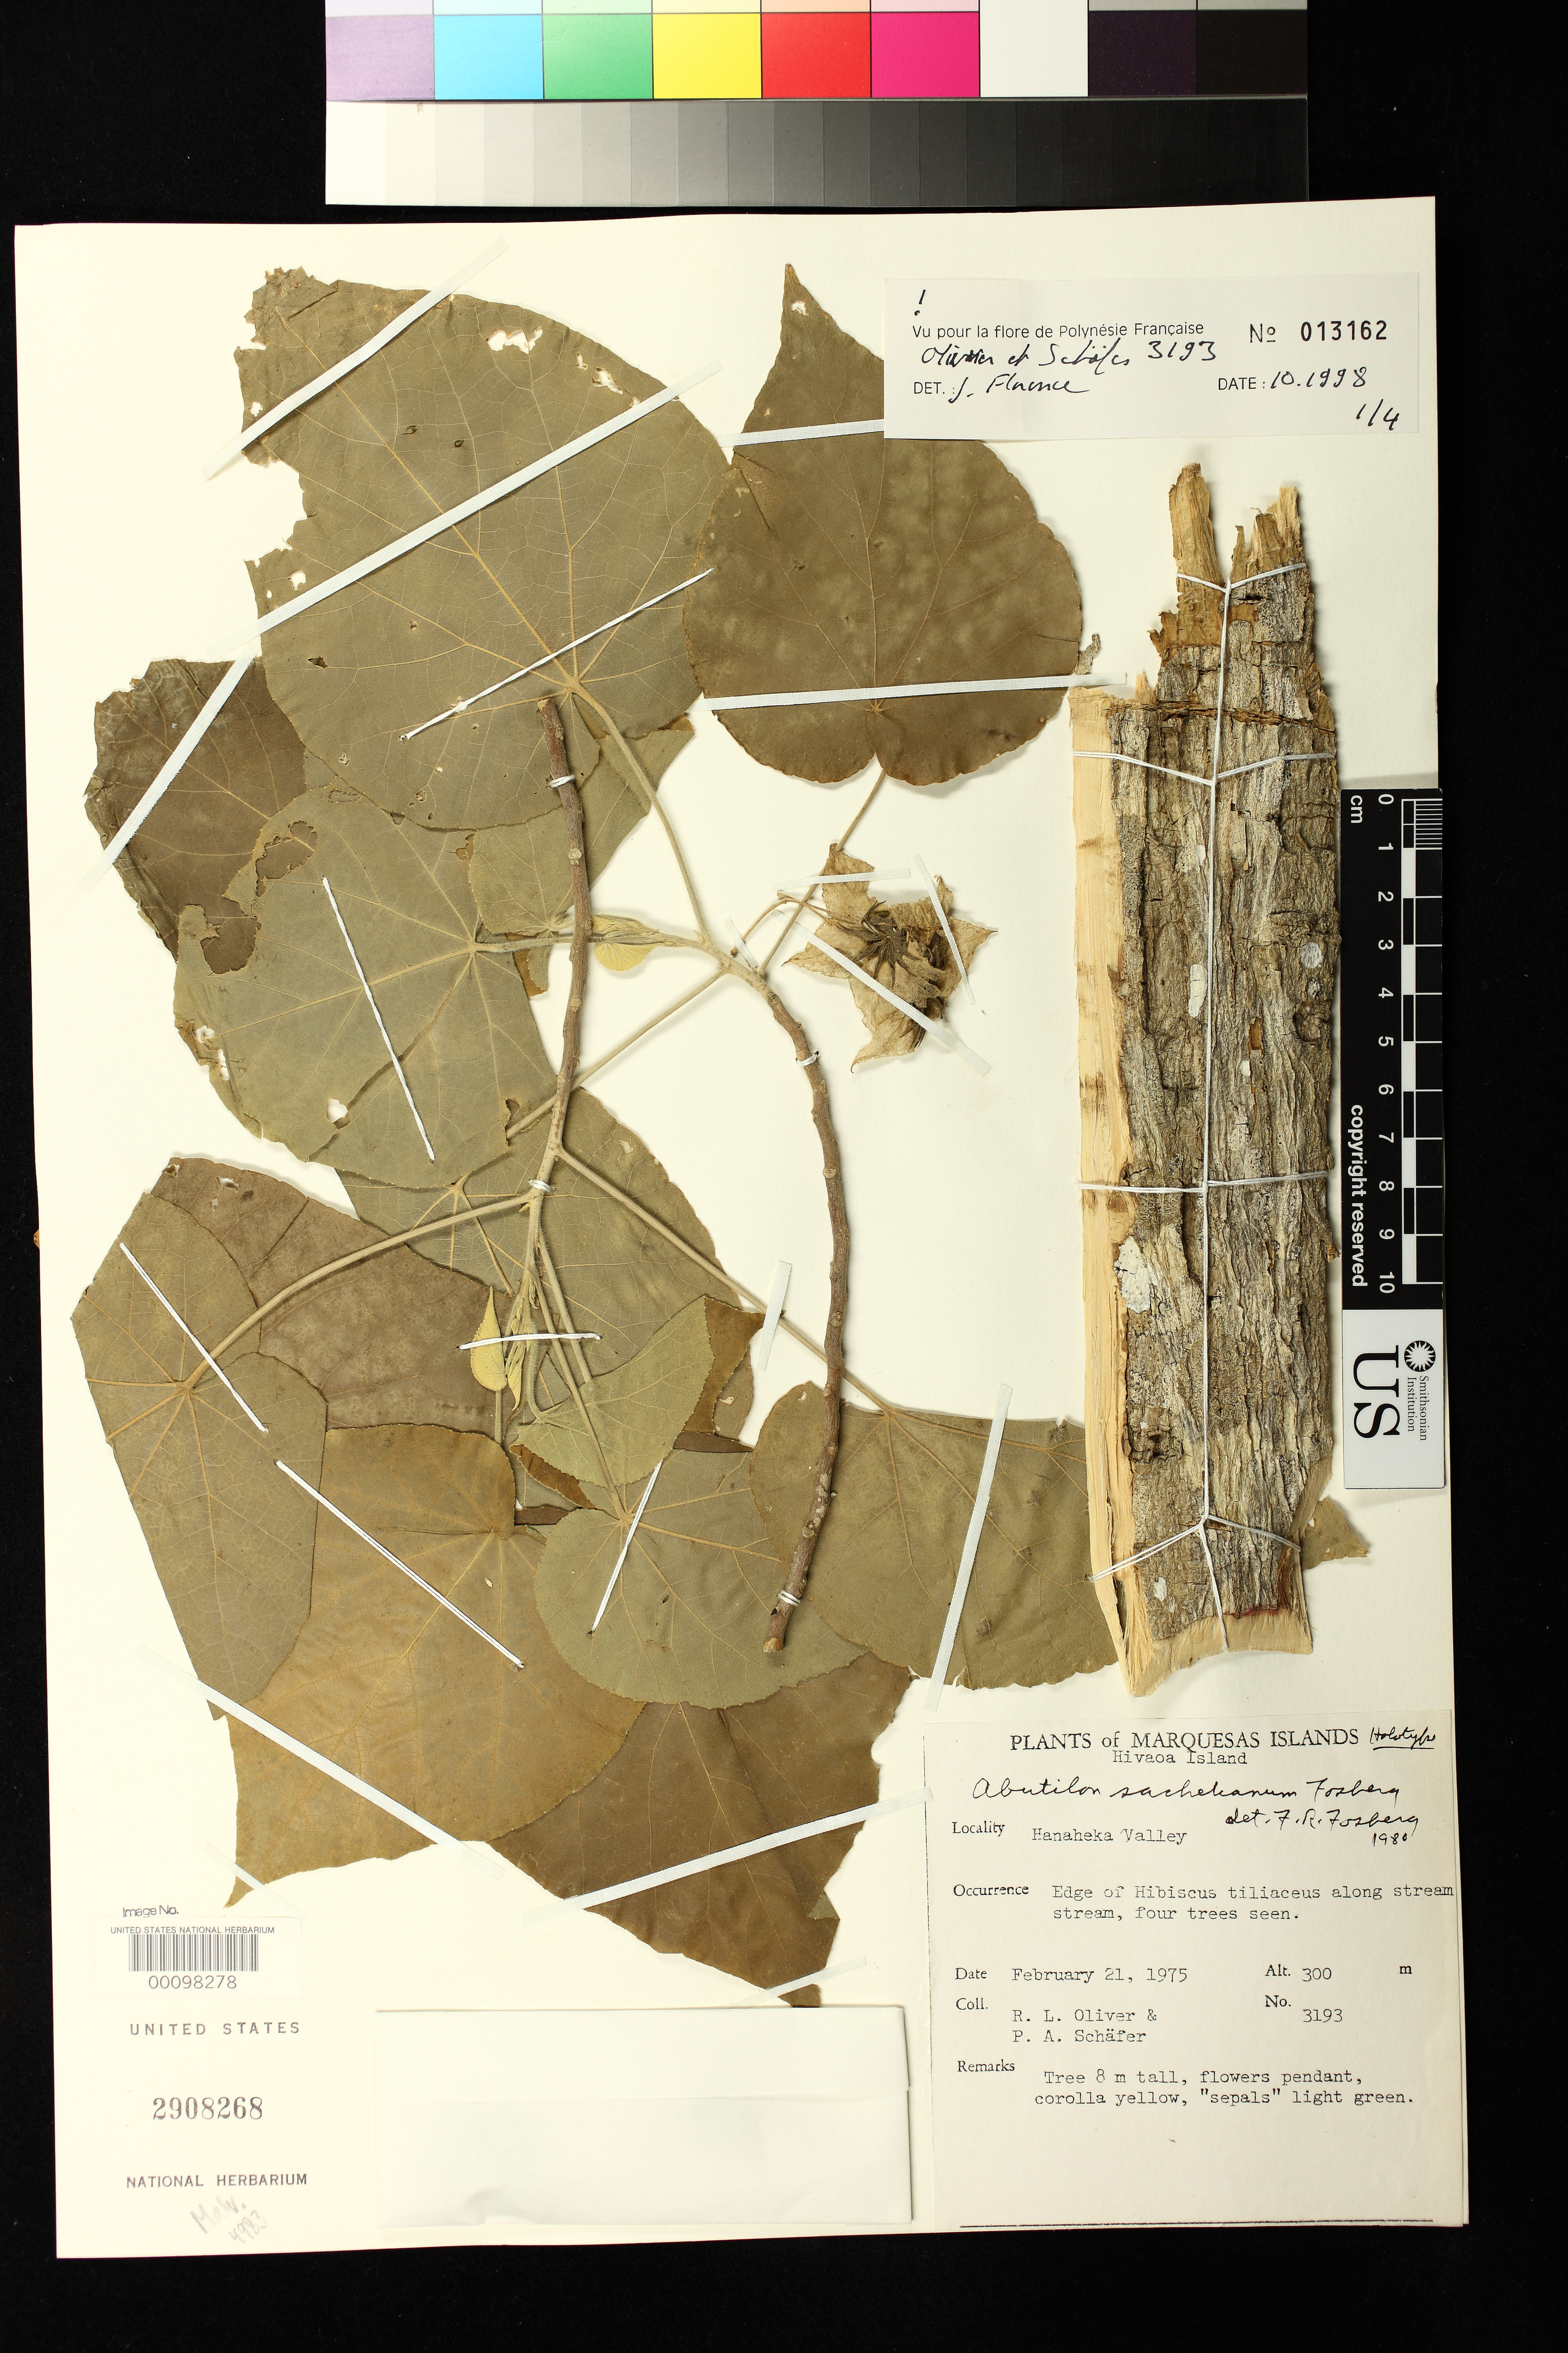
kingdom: Plantae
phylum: Tracheophyta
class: Magnoliopsida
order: Malvales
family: Malvaceae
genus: Abutilon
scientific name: Abutilon sachetianum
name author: Fosberg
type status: Holotype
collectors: R. L. Oliver & P. Schafer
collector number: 3193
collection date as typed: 21 Feb 1975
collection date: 1975-02-21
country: French Polynesia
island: Hiva Oa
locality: Hanaheka Valley.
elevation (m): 300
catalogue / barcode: US 2908268